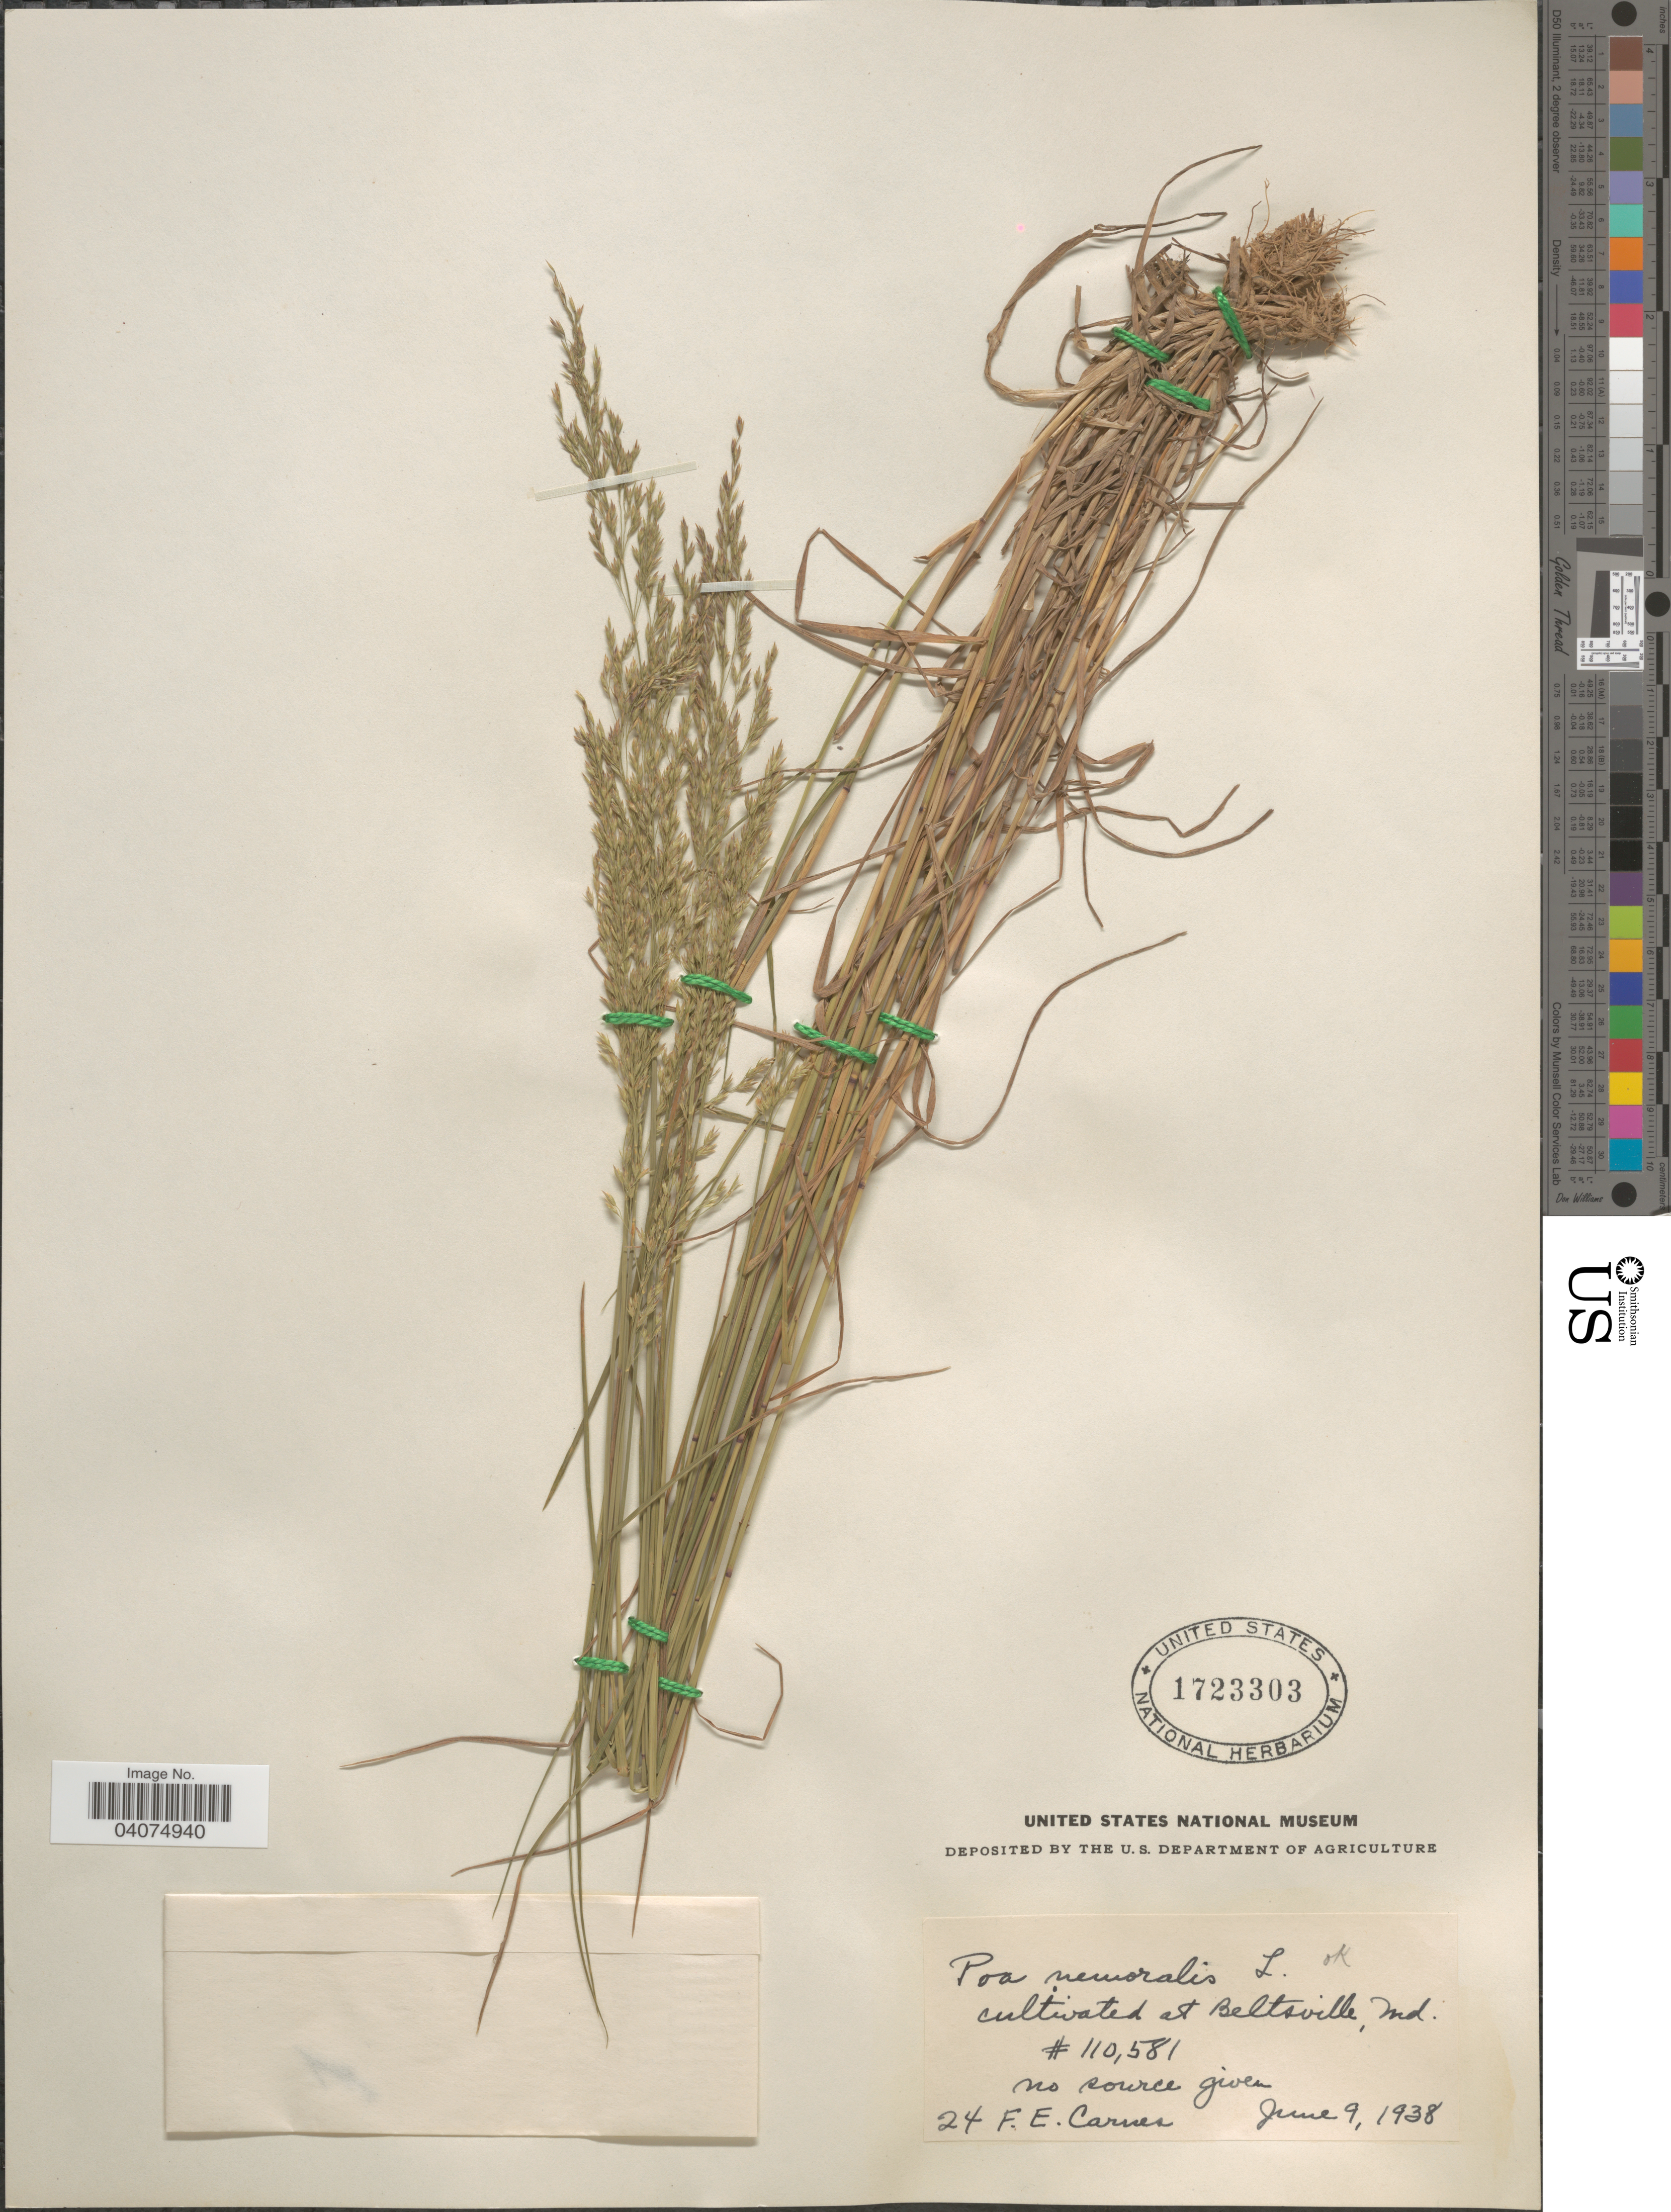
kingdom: Plantae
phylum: Tracheophyta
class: Liliopsida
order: Poales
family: Poaceae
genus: Poa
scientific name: Poa nemoralis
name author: L.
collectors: F. Carnes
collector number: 24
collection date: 1938-06-09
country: United States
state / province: Maryland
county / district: Prince George's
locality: At Beltsville #110,581.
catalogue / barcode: US 1723303